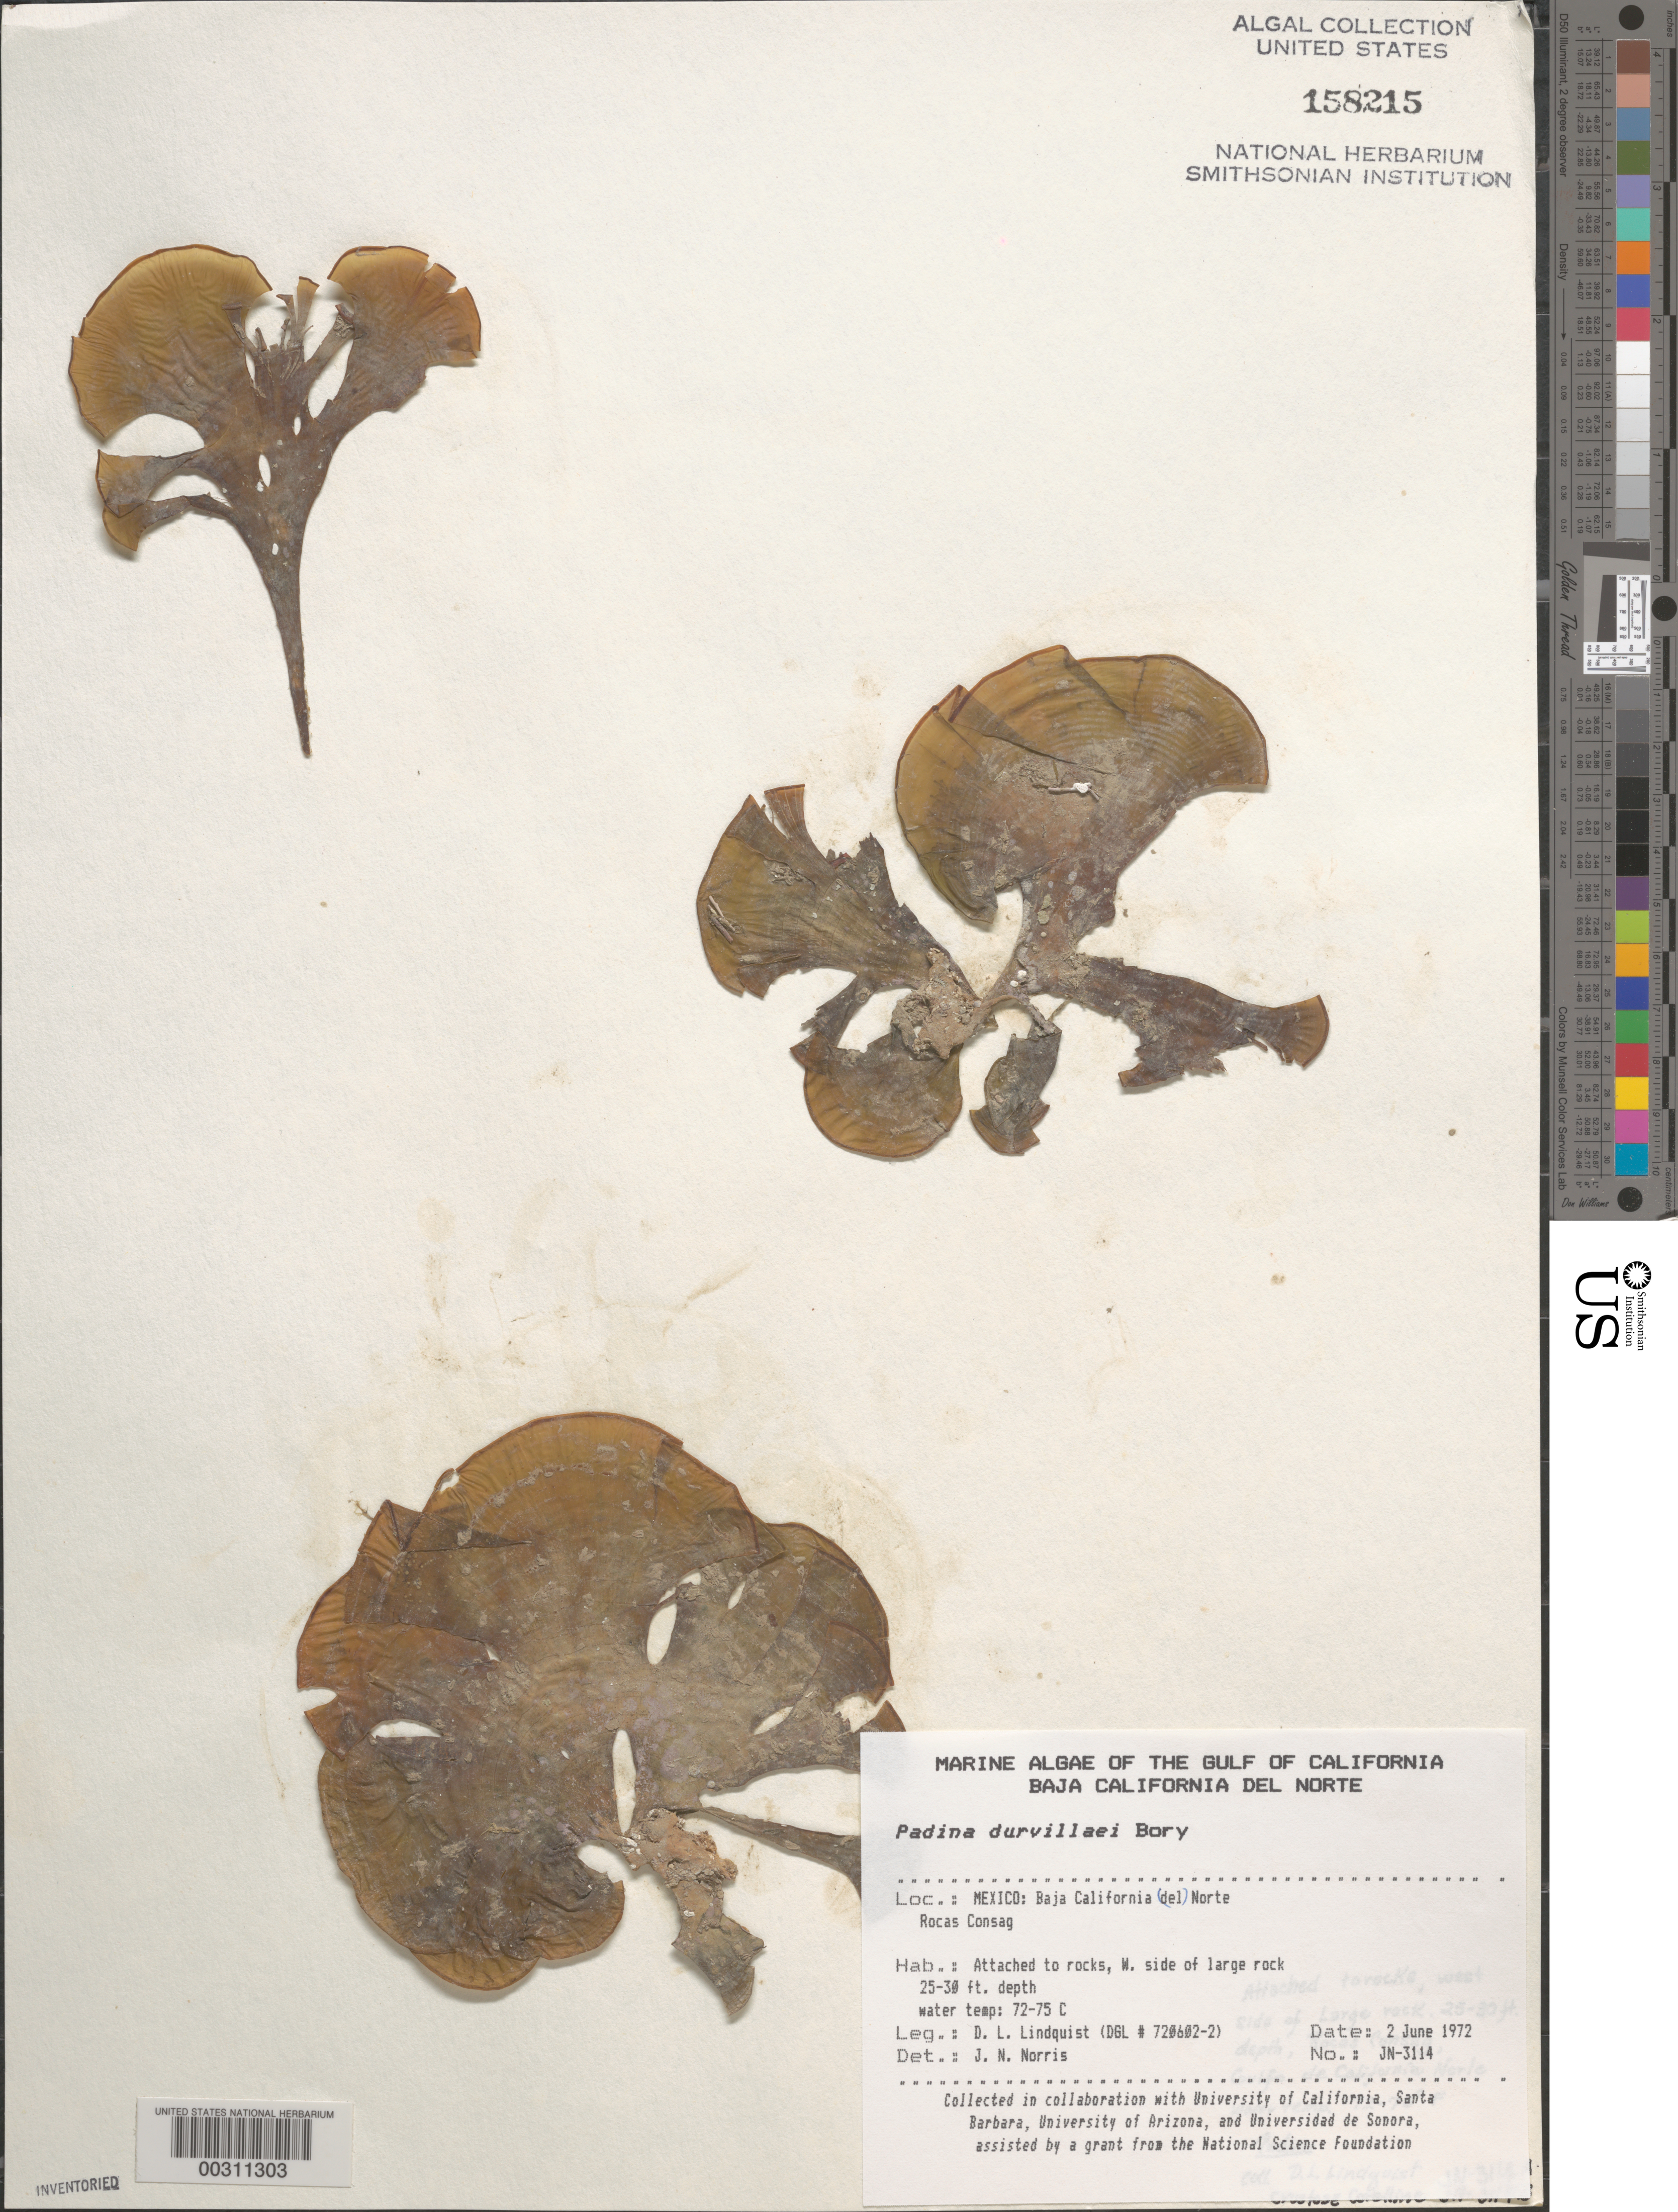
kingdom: Chromista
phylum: Ochrophyta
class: Phaeophyceae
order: Dictyotales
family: Dictyotaceae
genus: Padina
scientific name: Padina durvillaei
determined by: Norris, James N.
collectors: D. Lindquist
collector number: JN-3114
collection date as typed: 02 Jun 1972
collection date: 1972-06-02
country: Mexico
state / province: Baja California Norte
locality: Rocas Consag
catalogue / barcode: US 158215